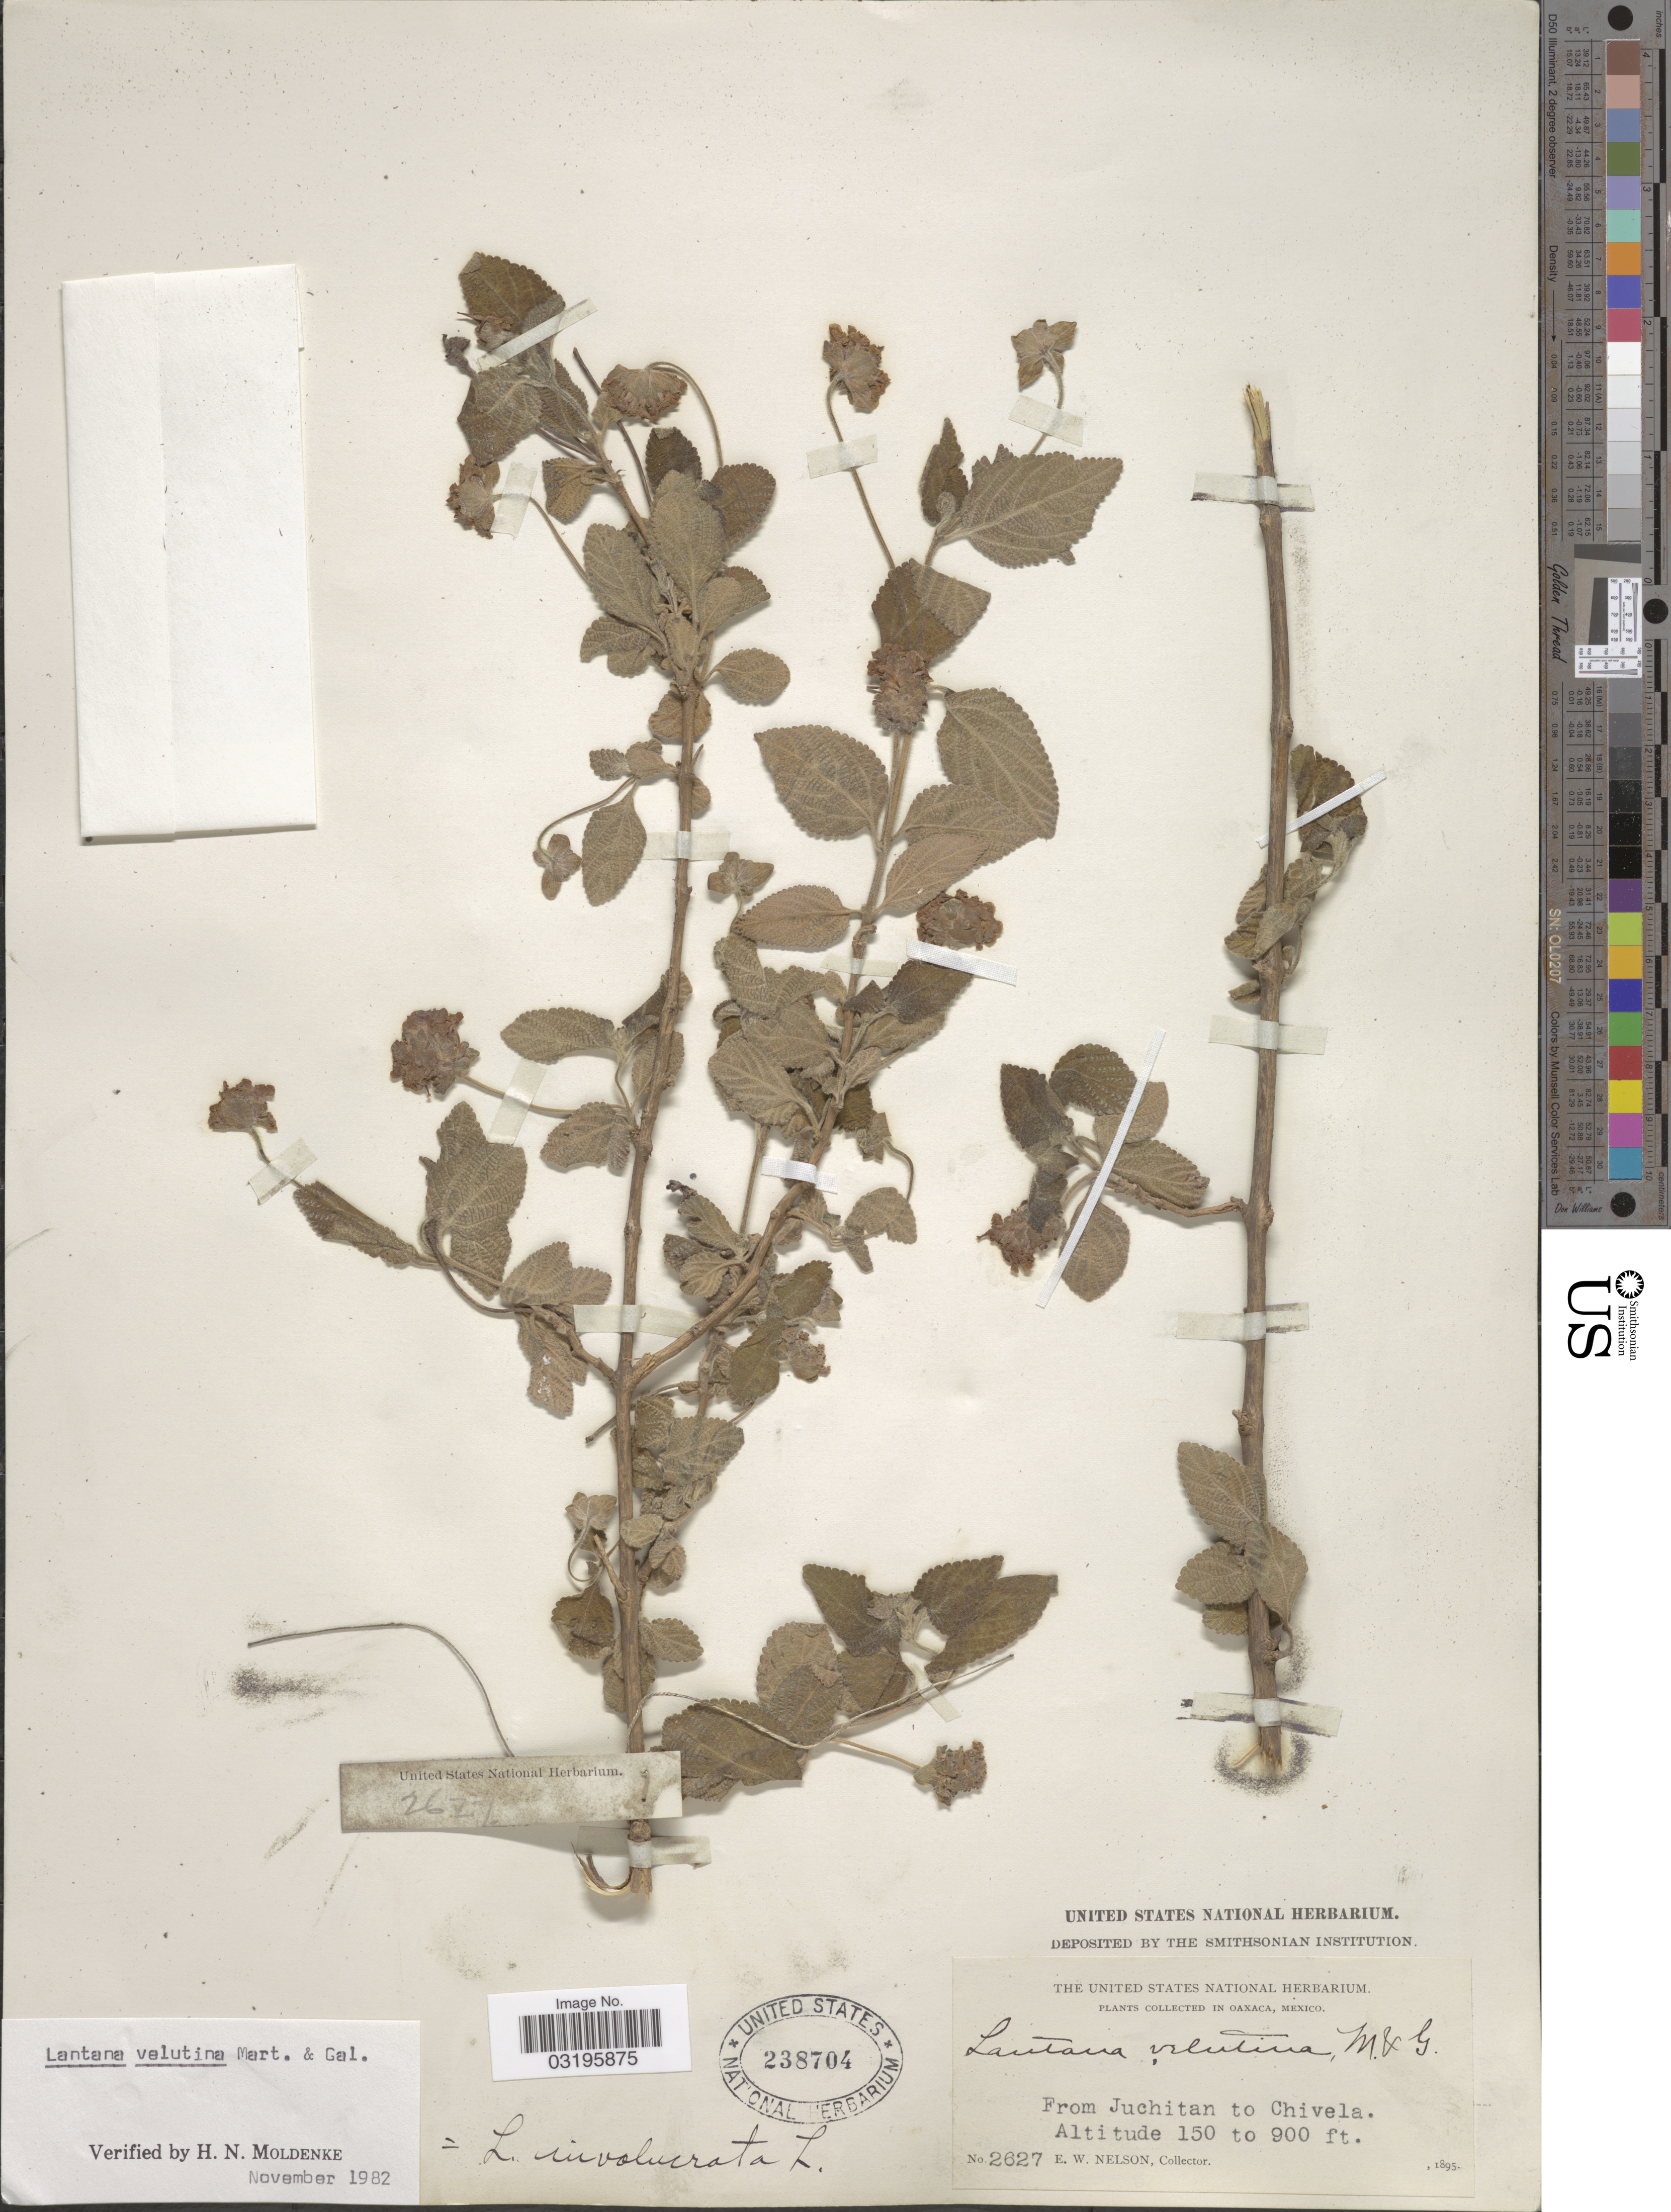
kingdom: Plantae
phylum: Tracheophyta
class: Magnoliopsida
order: Lamiales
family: Verbenaceae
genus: Lantana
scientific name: Lantana velutina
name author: M. Martens & Galeotti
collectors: E. W. Nelson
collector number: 2627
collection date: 1895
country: Mexico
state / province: Oaxaca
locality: From Juchitan to Chivela.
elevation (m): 46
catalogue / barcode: US 238704